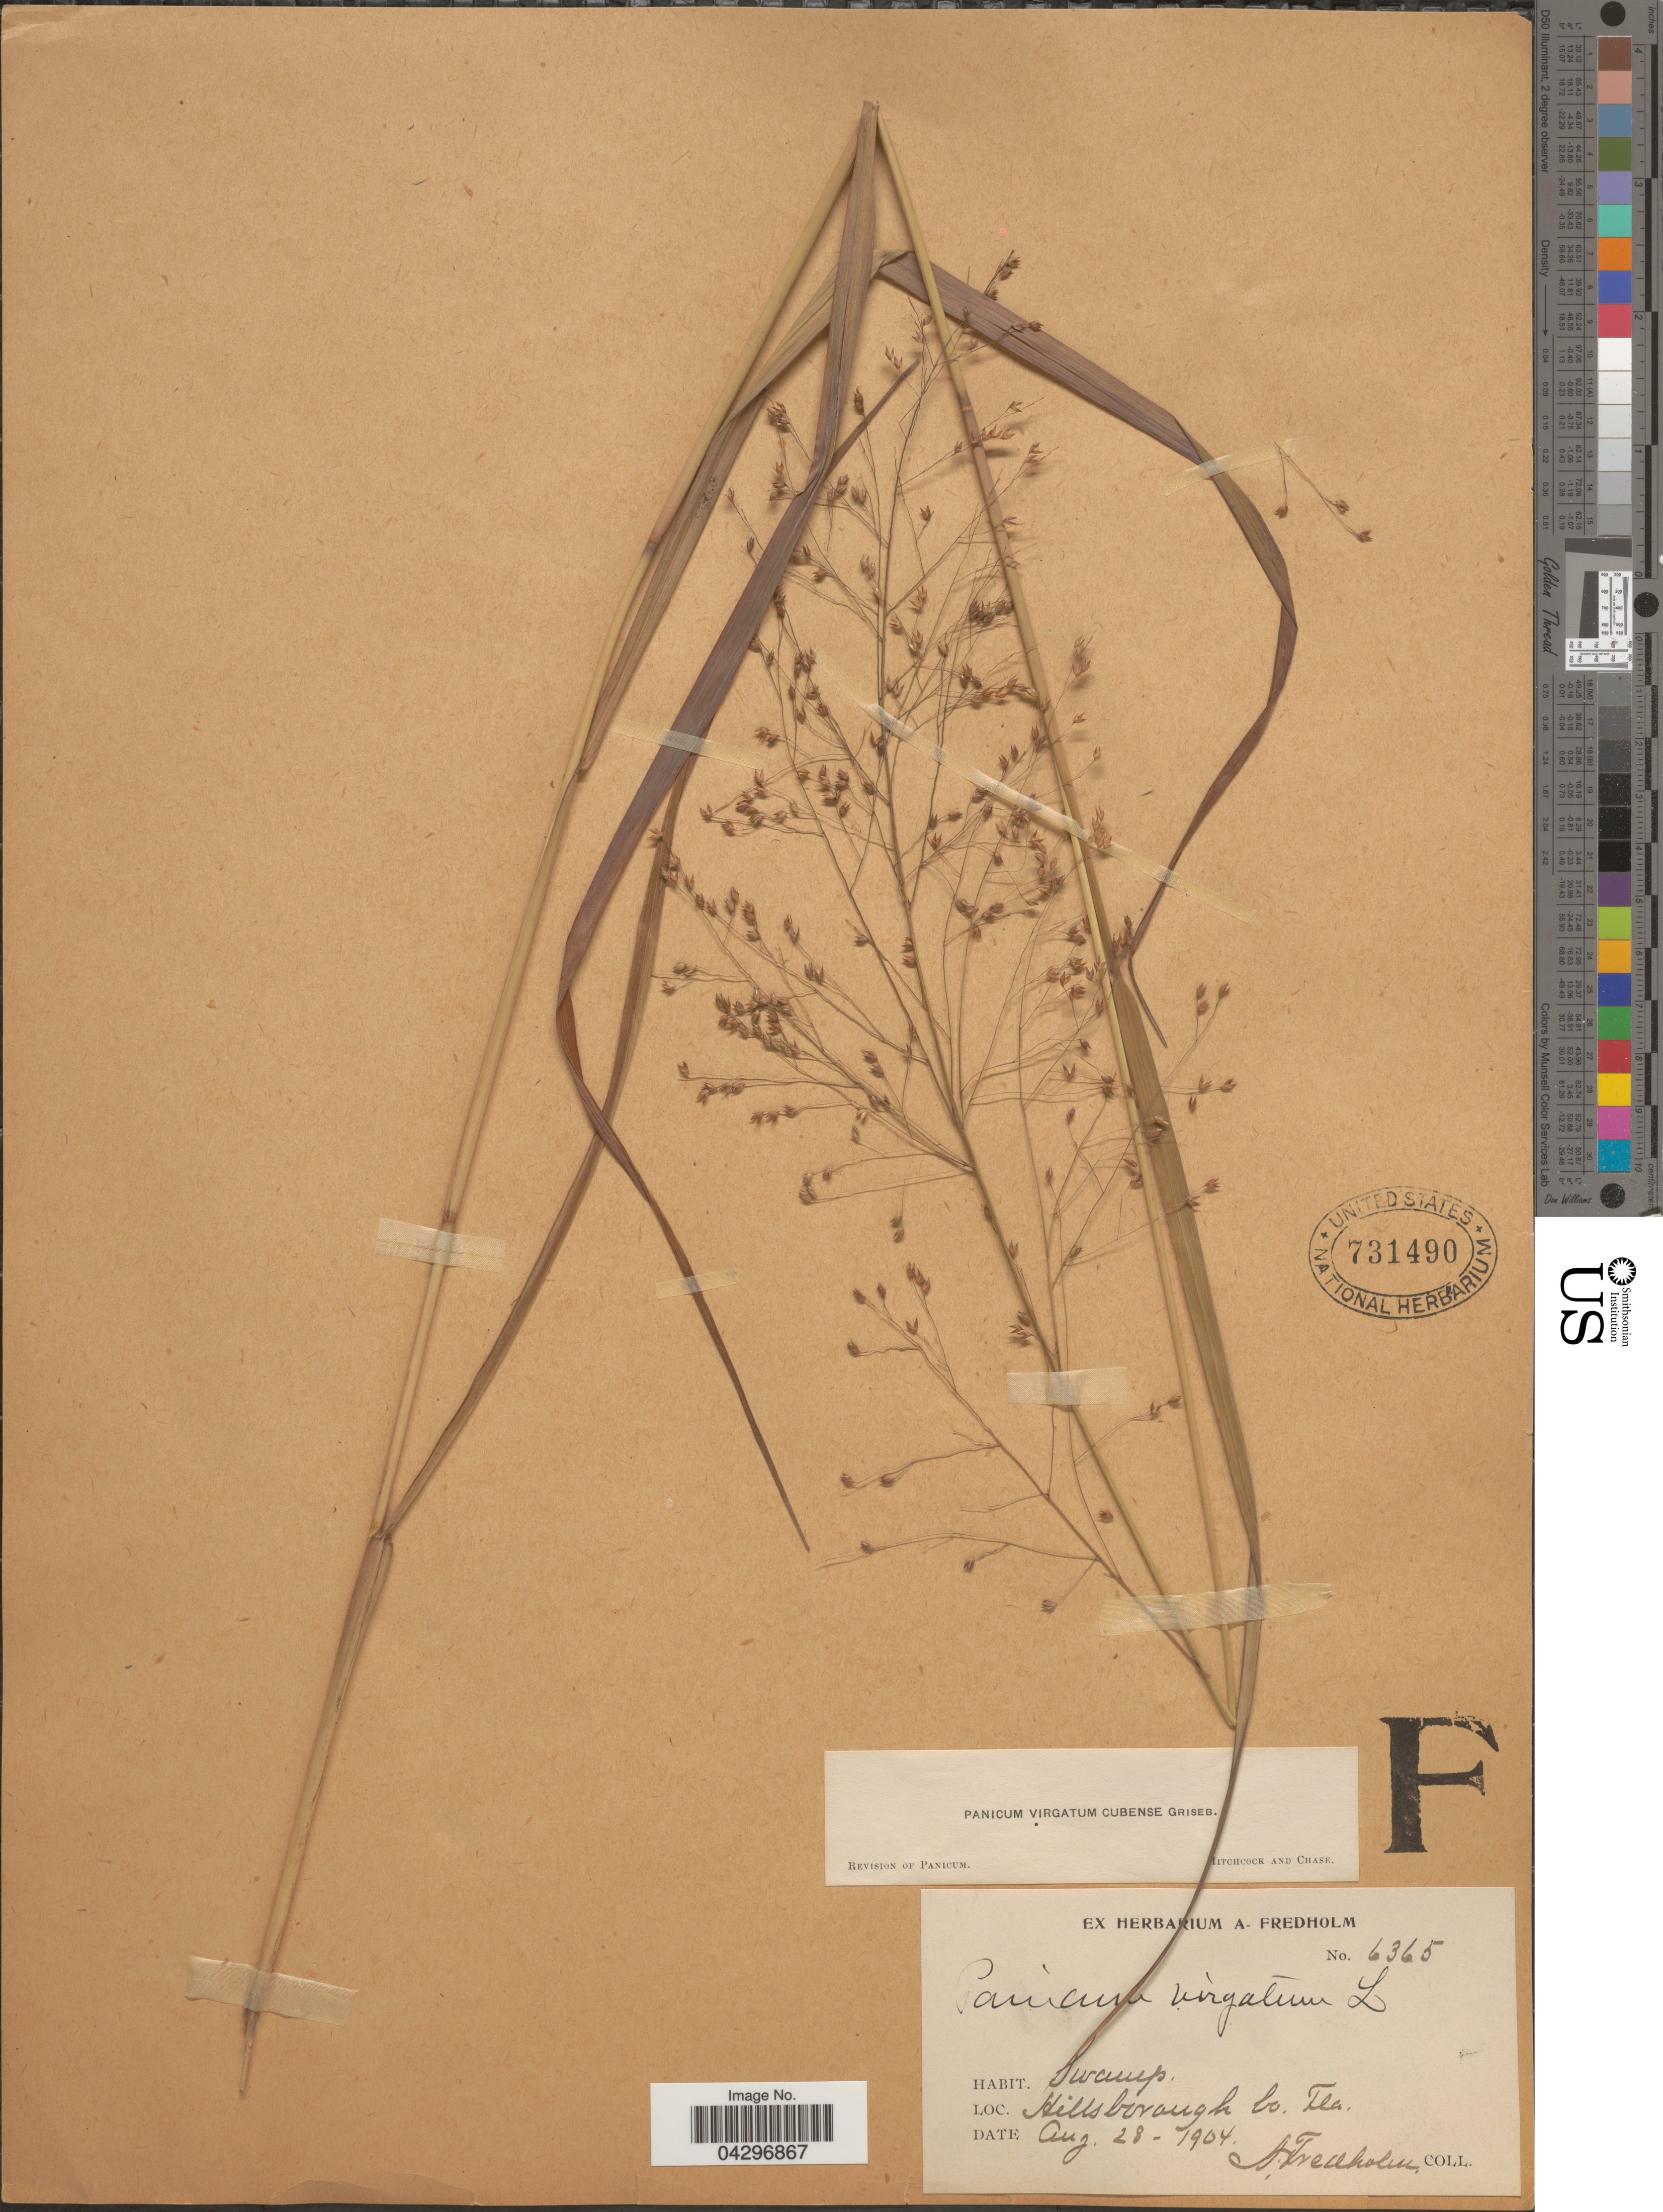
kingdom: Plantae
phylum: Tracheophyta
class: Liliopsida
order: Poales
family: Poaceae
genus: Panicum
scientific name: Panicum virgatum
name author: L.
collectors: A. Fredholm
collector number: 6365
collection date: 1904-08-28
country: United States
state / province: Florida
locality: Hillsborough Co.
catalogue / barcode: US 731490